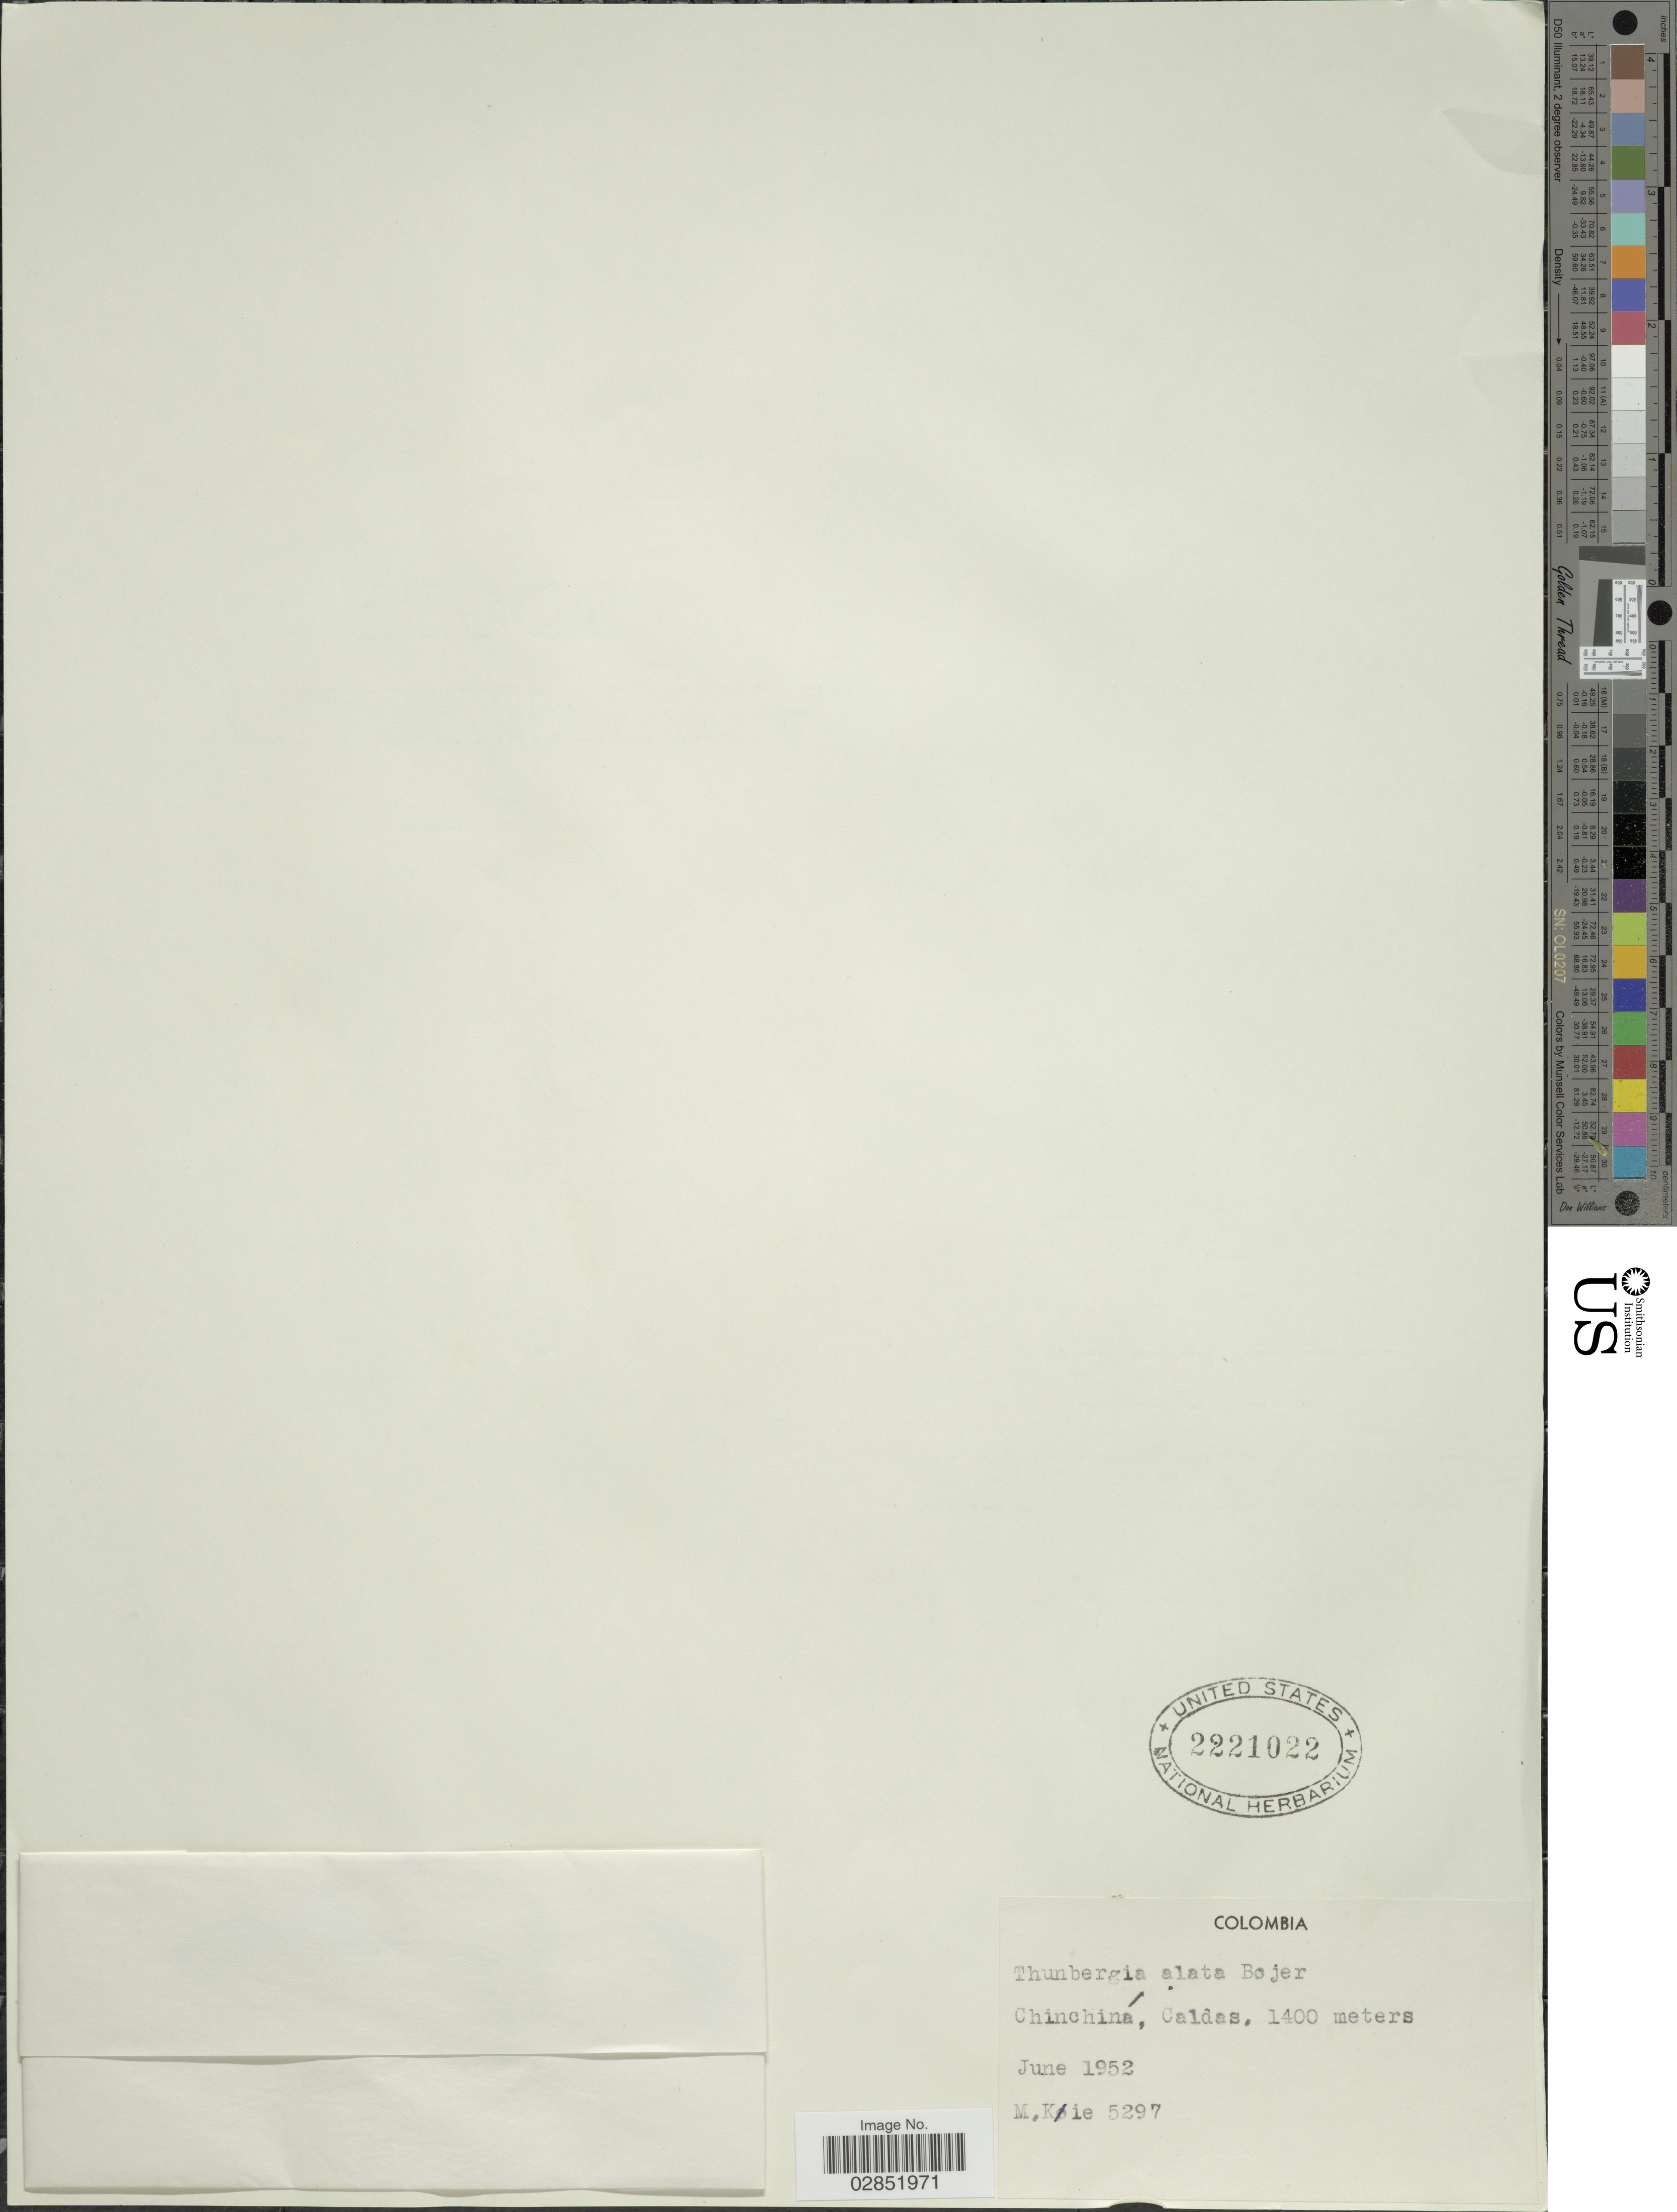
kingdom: Plantae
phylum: Tracheophyta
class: Magnoliopsida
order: Lamiales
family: Acanthaceae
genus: Thunbergia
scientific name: Thunbergia alata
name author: Bojer ex Sims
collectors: M. Köie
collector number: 5297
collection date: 1952-06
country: Colombia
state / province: Caldas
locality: Chinchiná.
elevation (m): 1400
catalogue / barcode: US 2221022